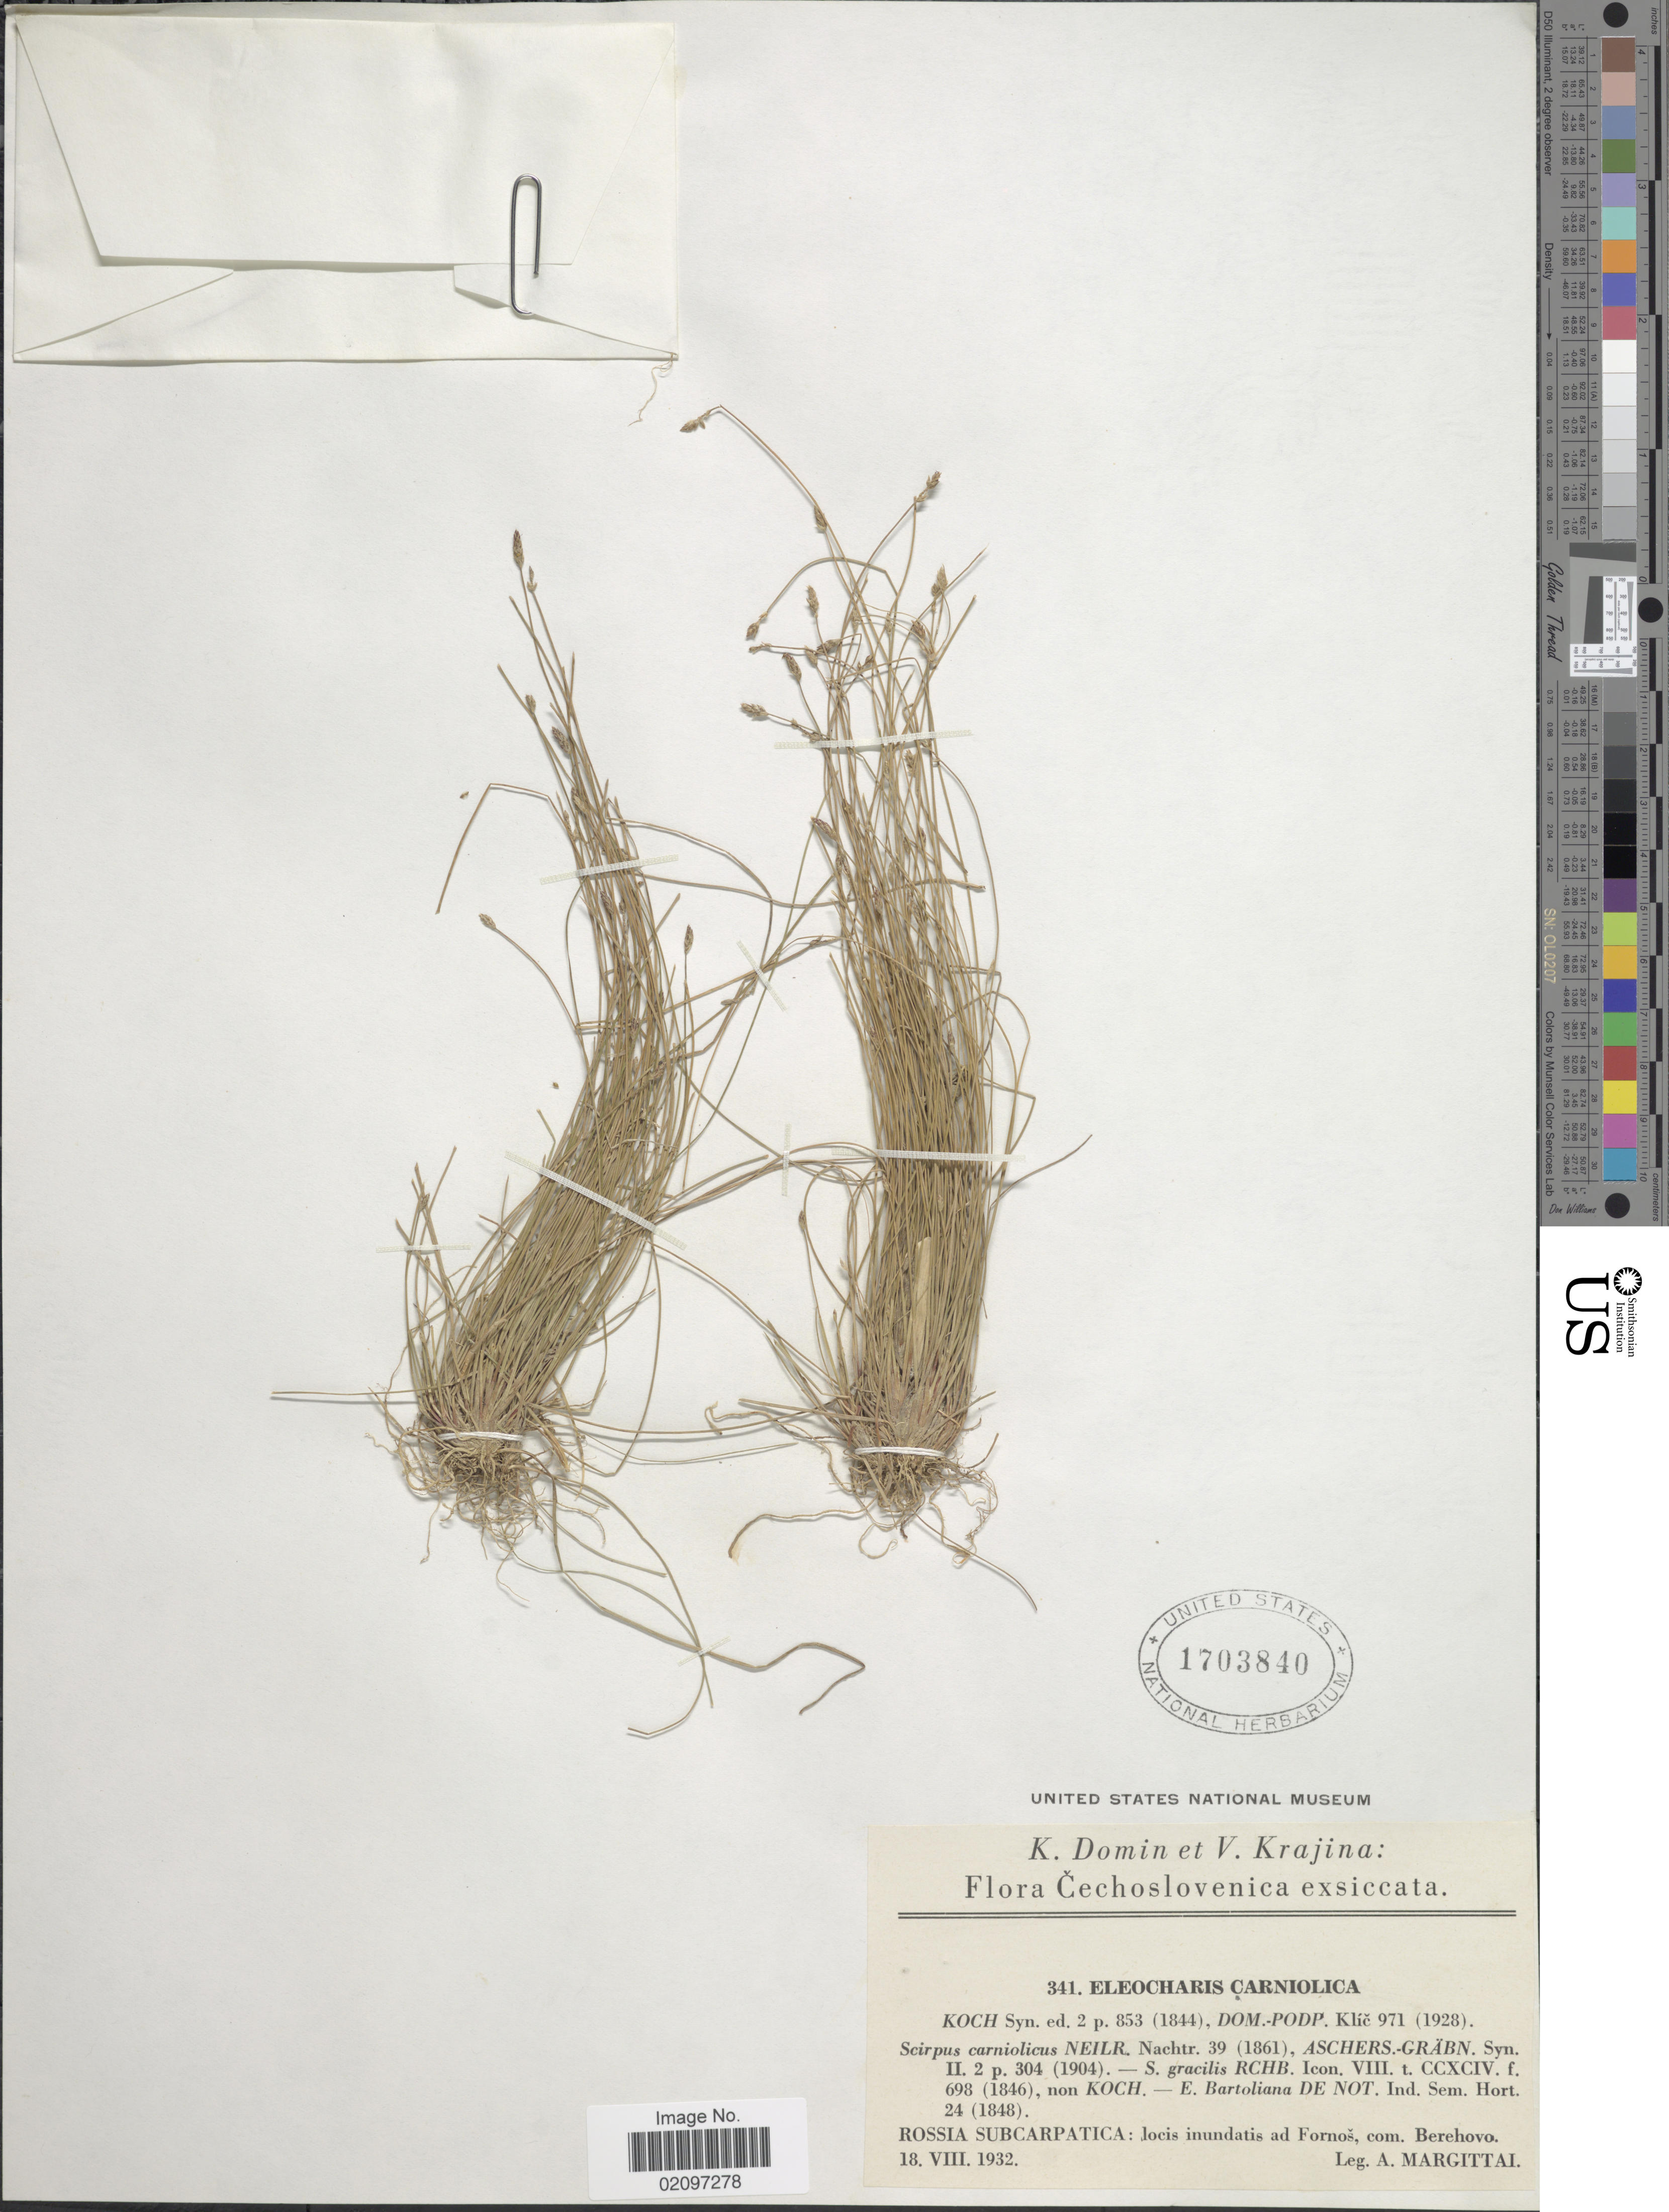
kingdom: Plantae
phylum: Tracheophyta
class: Liliopsida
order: Poales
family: Cyperaceae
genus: Eleocharis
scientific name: Eleocharis carniolica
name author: W.D.J. Koch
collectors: A. Margittai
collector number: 341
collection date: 1932-08-18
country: Ukraine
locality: Cechoslovenica. Rossia subcarpatica: Jocis inundatis ad Fornos, com. Berehovo.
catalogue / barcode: US 1703840